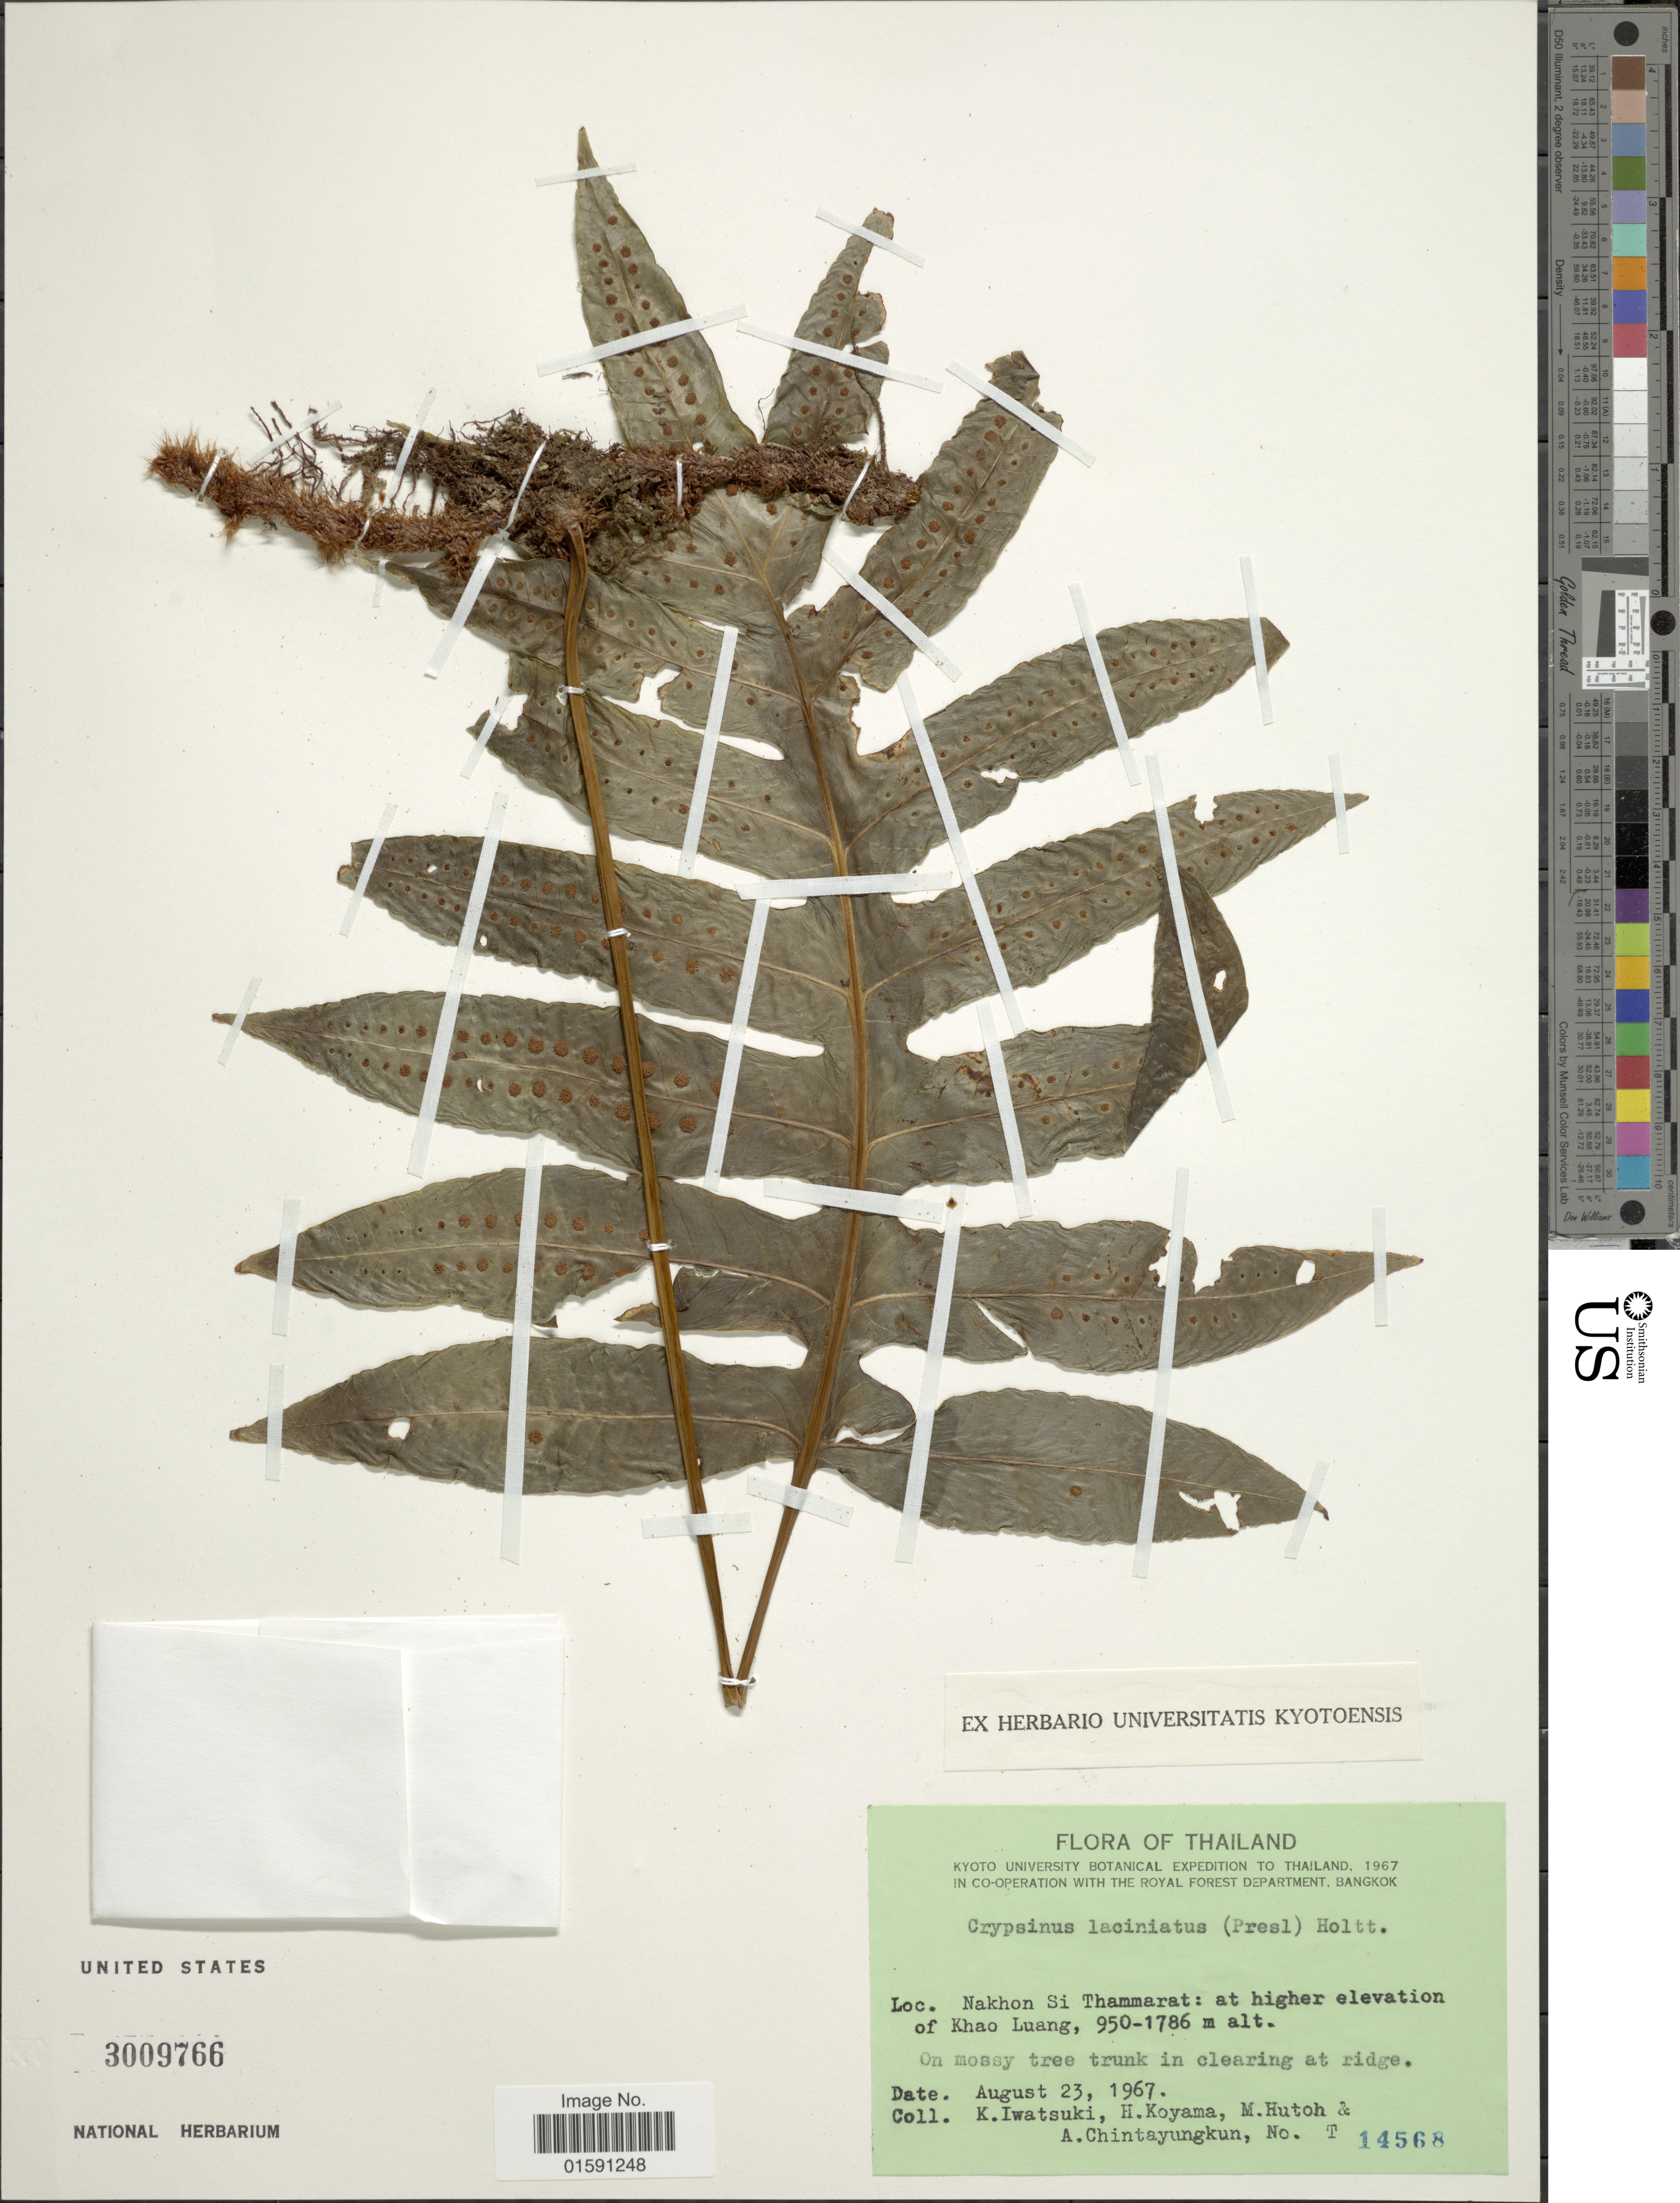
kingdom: Plantae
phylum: Tracheophyta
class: Polypodiopsida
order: Polypodiales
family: Polypodiaceae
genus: Selliguea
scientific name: Selliguea laciniata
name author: (C. Presl) Hovenkamp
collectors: K. Iwatsuki, H. Koyama, M. Hutoh & A. Chintayungkun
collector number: T 14568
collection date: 1967-08-23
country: Thailand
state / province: Nakhon Si Thammarat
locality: At higher elevation of Khao Luang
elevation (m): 950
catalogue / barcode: US 3009766